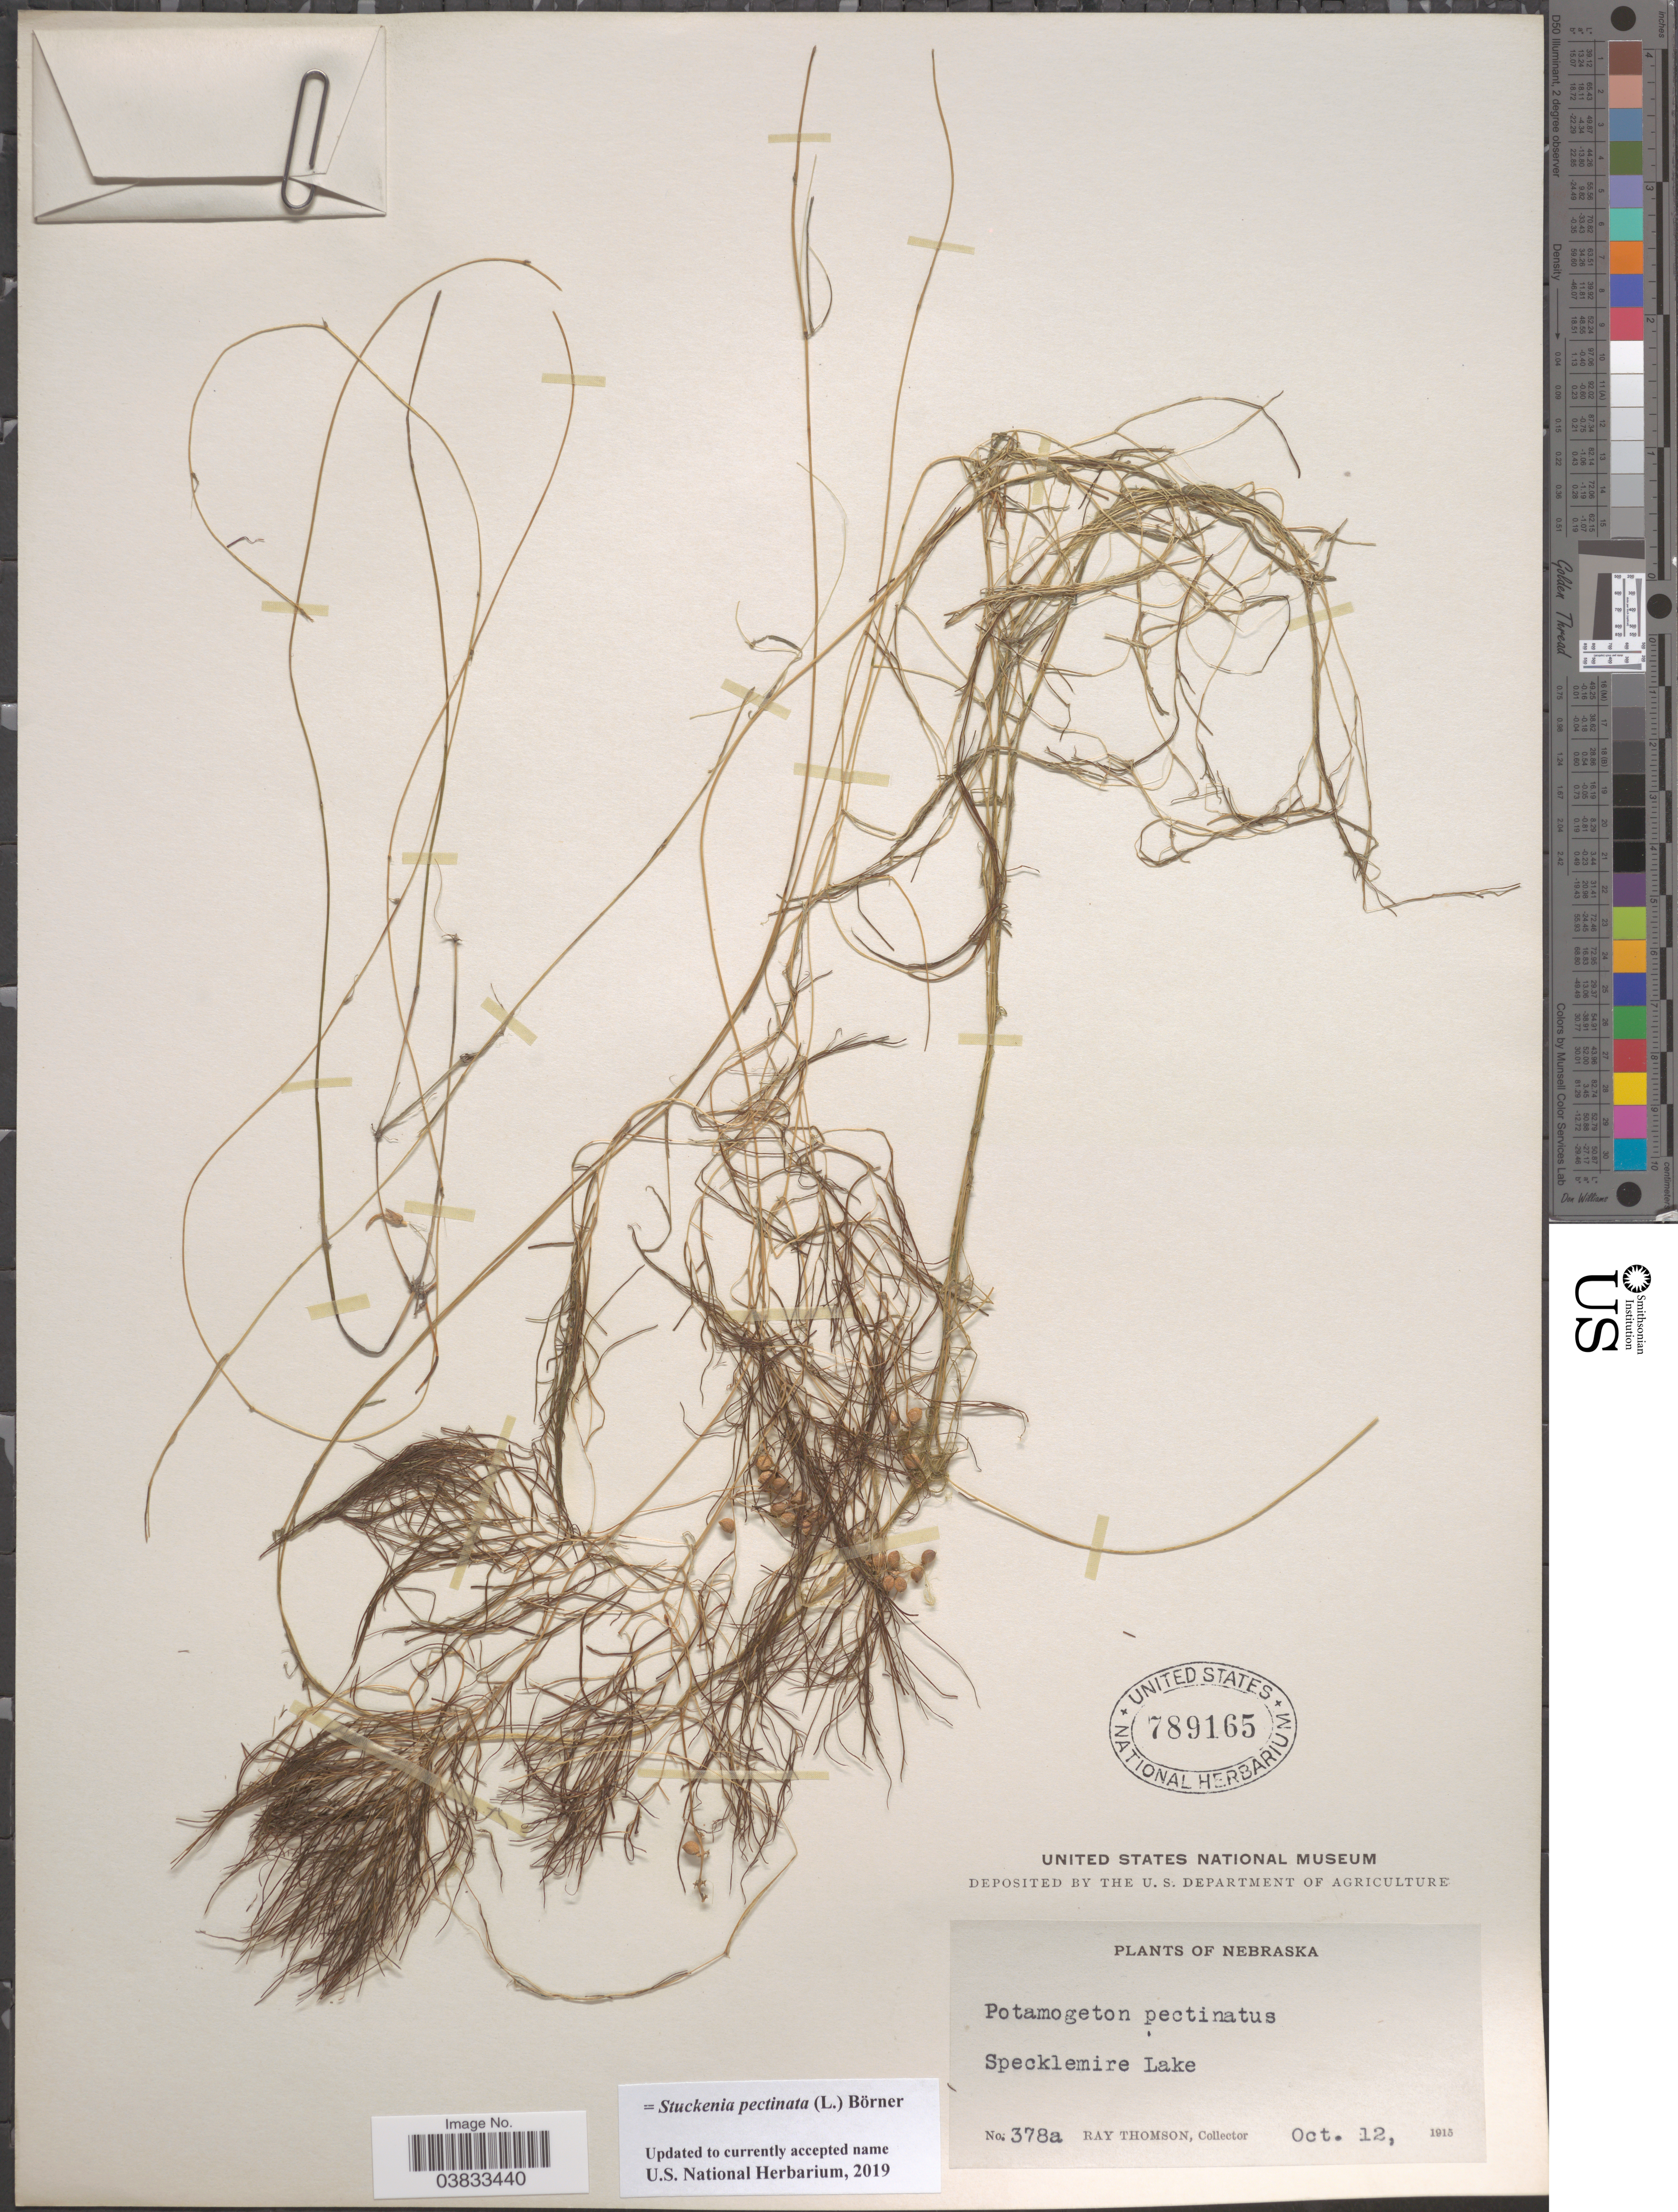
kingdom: Plantae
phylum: Tracheophyta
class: Liliopsida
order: Alismatales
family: Potamogetonaceae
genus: Stuckenia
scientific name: Stuckenia pectinata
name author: (L.) Börner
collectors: R. Thomson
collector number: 378a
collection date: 1915-10-12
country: United States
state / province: Nebraska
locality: Specklemire Lake.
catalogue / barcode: US 789165